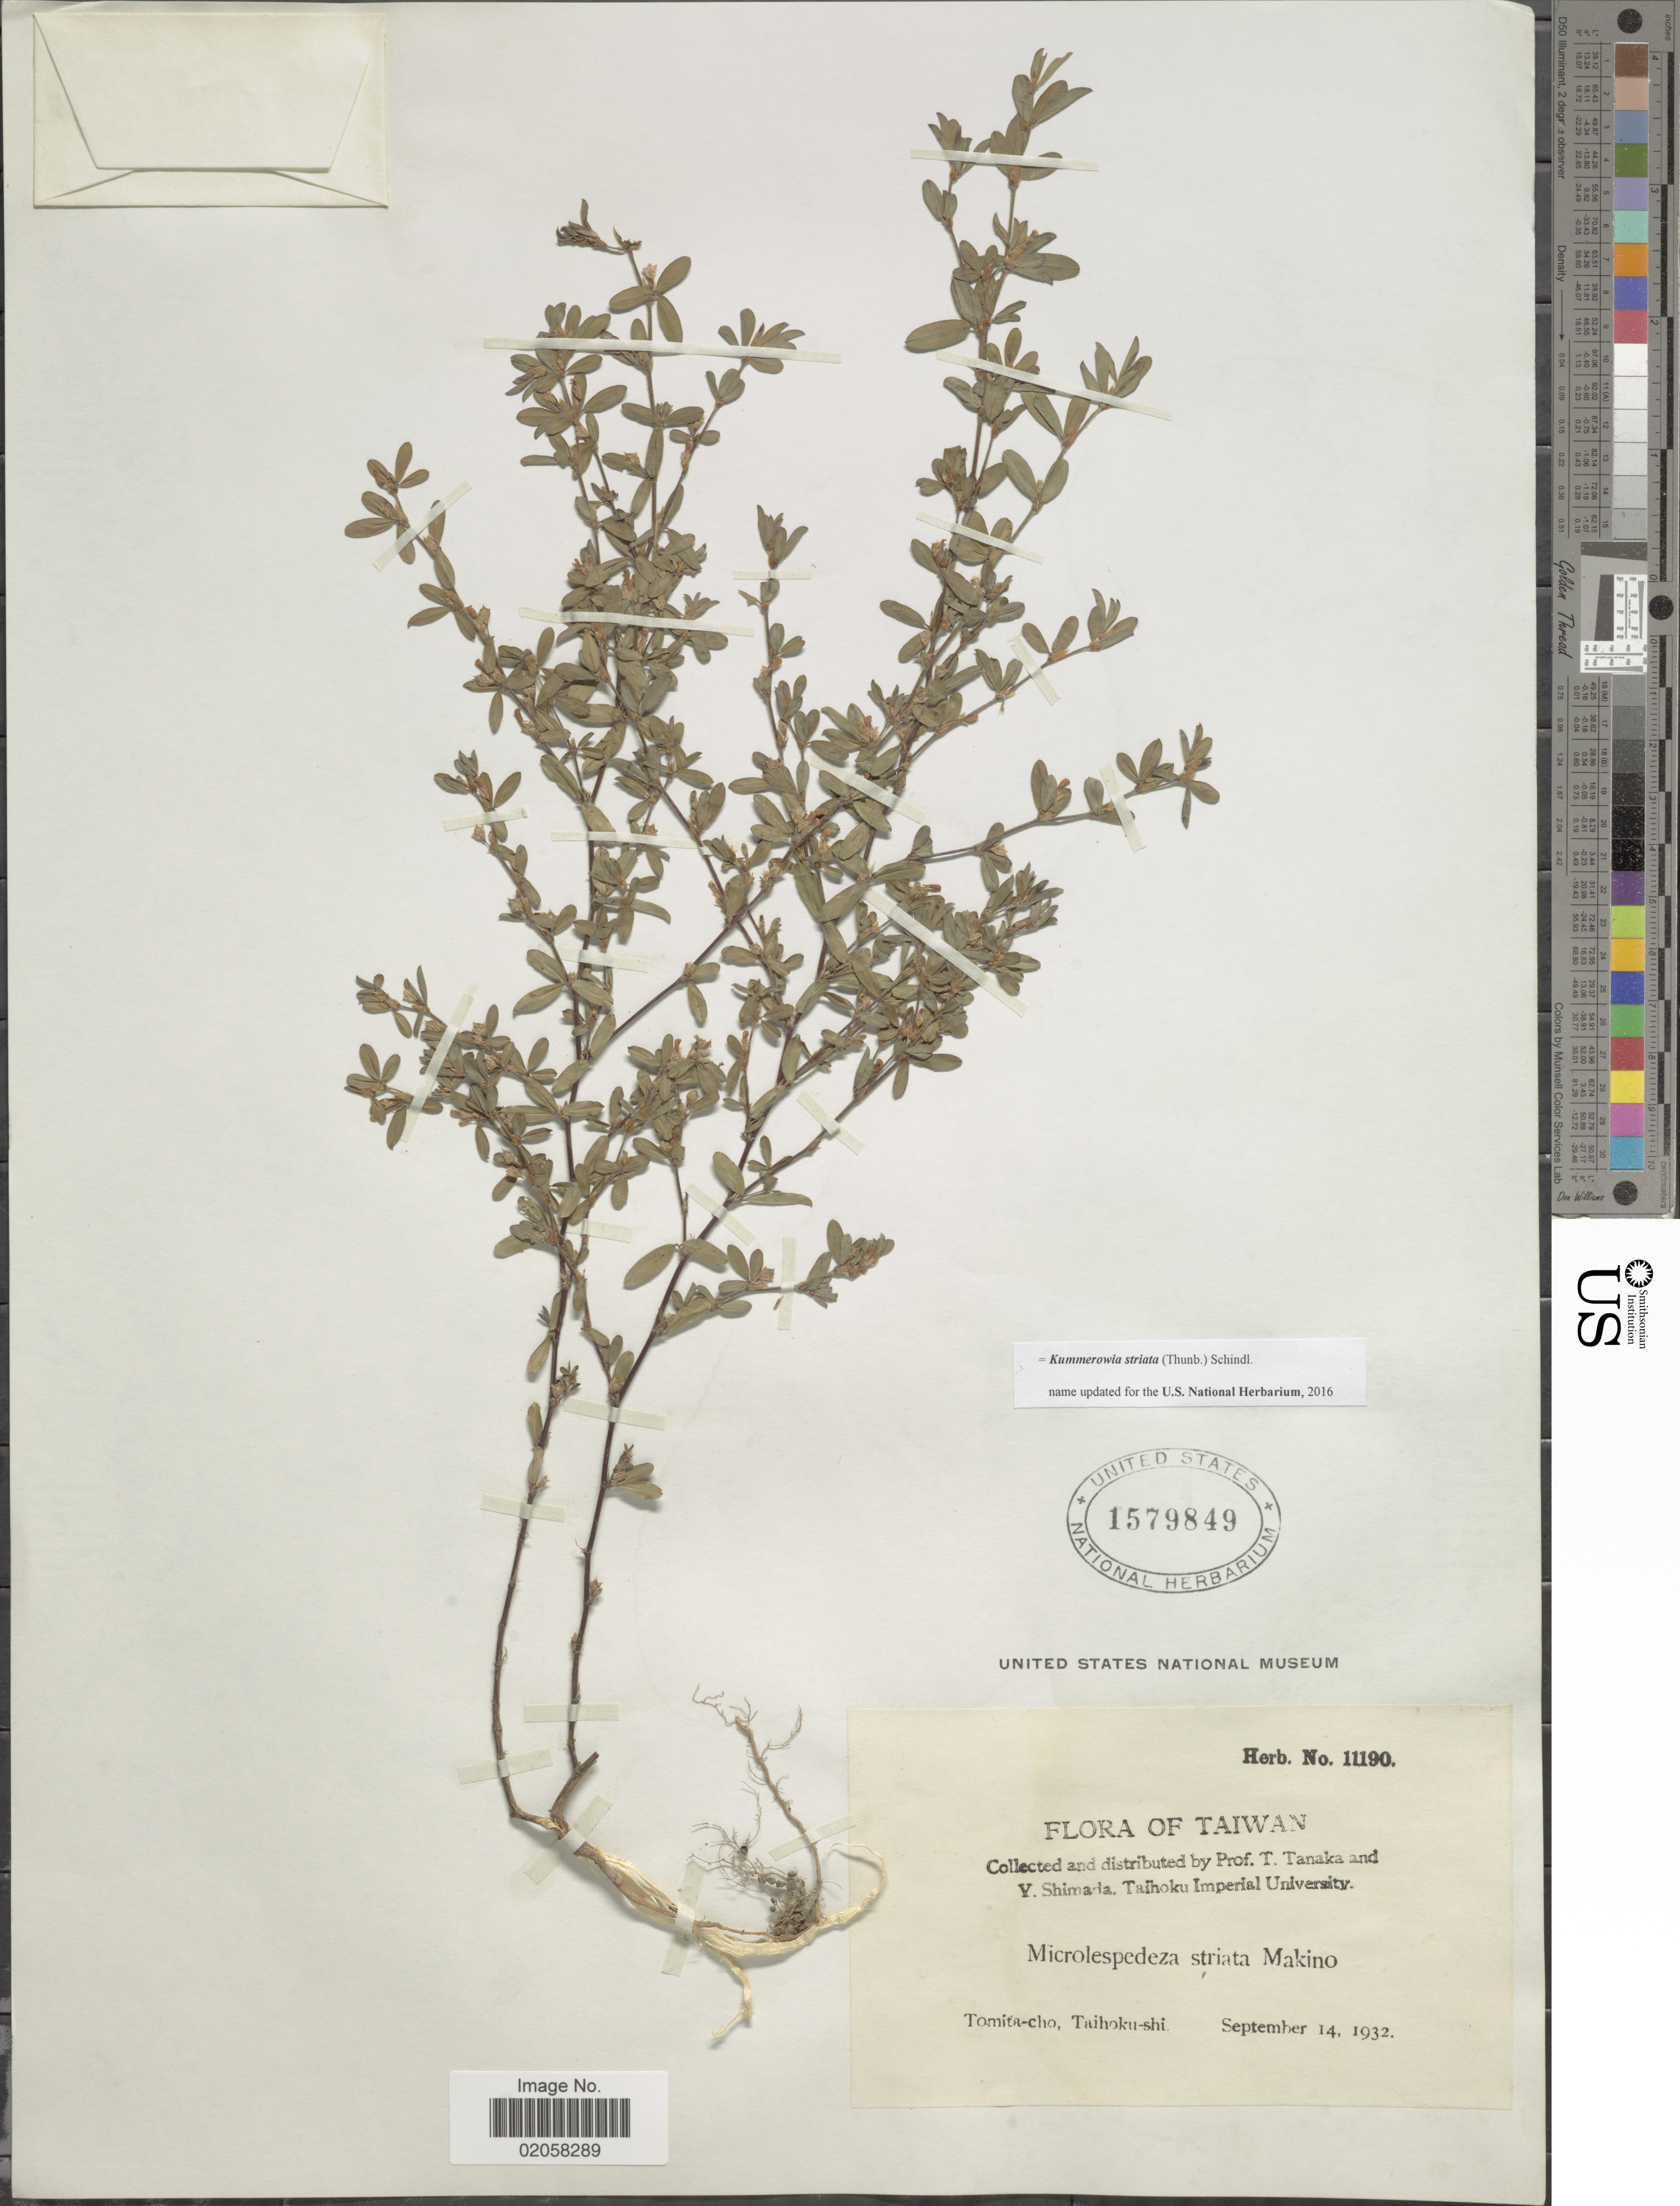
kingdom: Plantae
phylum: Tracheophyta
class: Magnoliopsida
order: Fabales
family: Fabaceae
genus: Kummerowia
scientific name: Kummerowia striata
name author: (Thunb.) Schindl.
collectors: T. Tanaka & Y. Shimada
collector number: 11190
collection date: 1932-09-14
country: Taiwan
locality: Tomita-cho, Taihoku-shi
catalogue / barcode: US 1579849